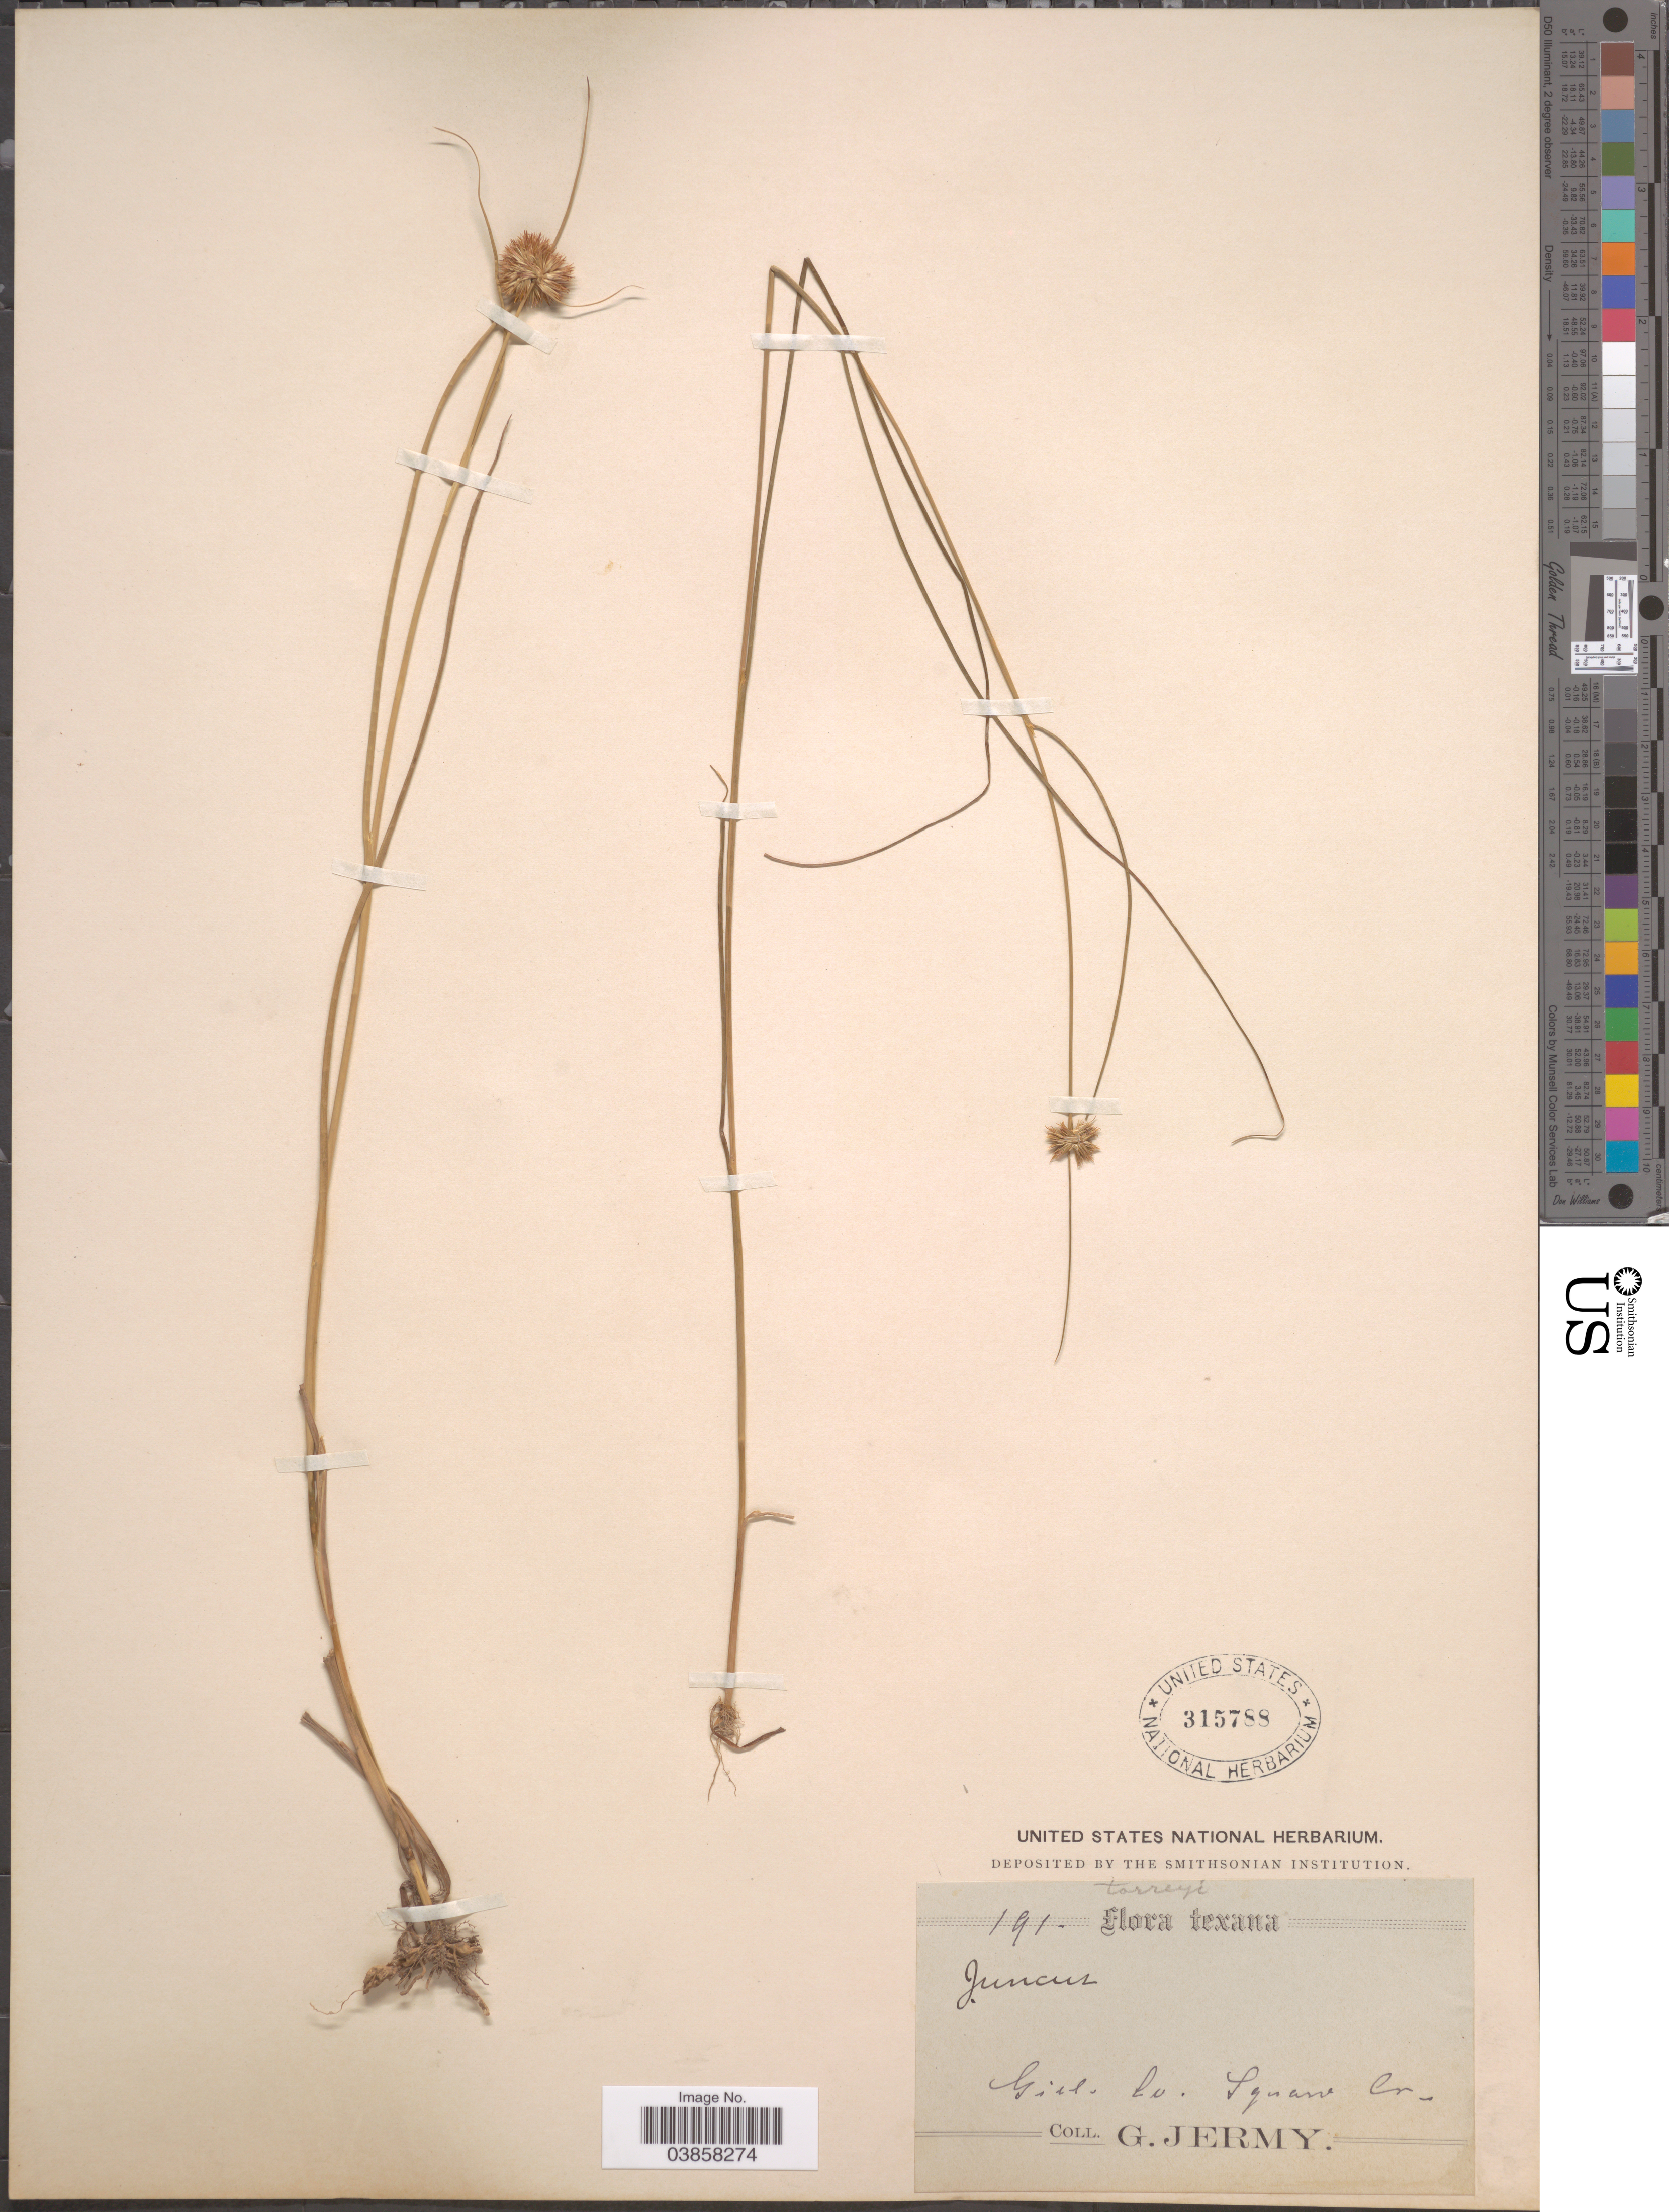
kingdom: Plantae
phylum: Tracheophyta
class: Liliopsida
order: Poales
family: Juncaceae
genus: Juncus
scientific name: Juncus torreyi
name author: Coville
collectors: G. Jermy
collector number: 191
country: United States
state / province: Texas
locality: Gill. Co. Square Cr.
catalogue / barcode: US 315788